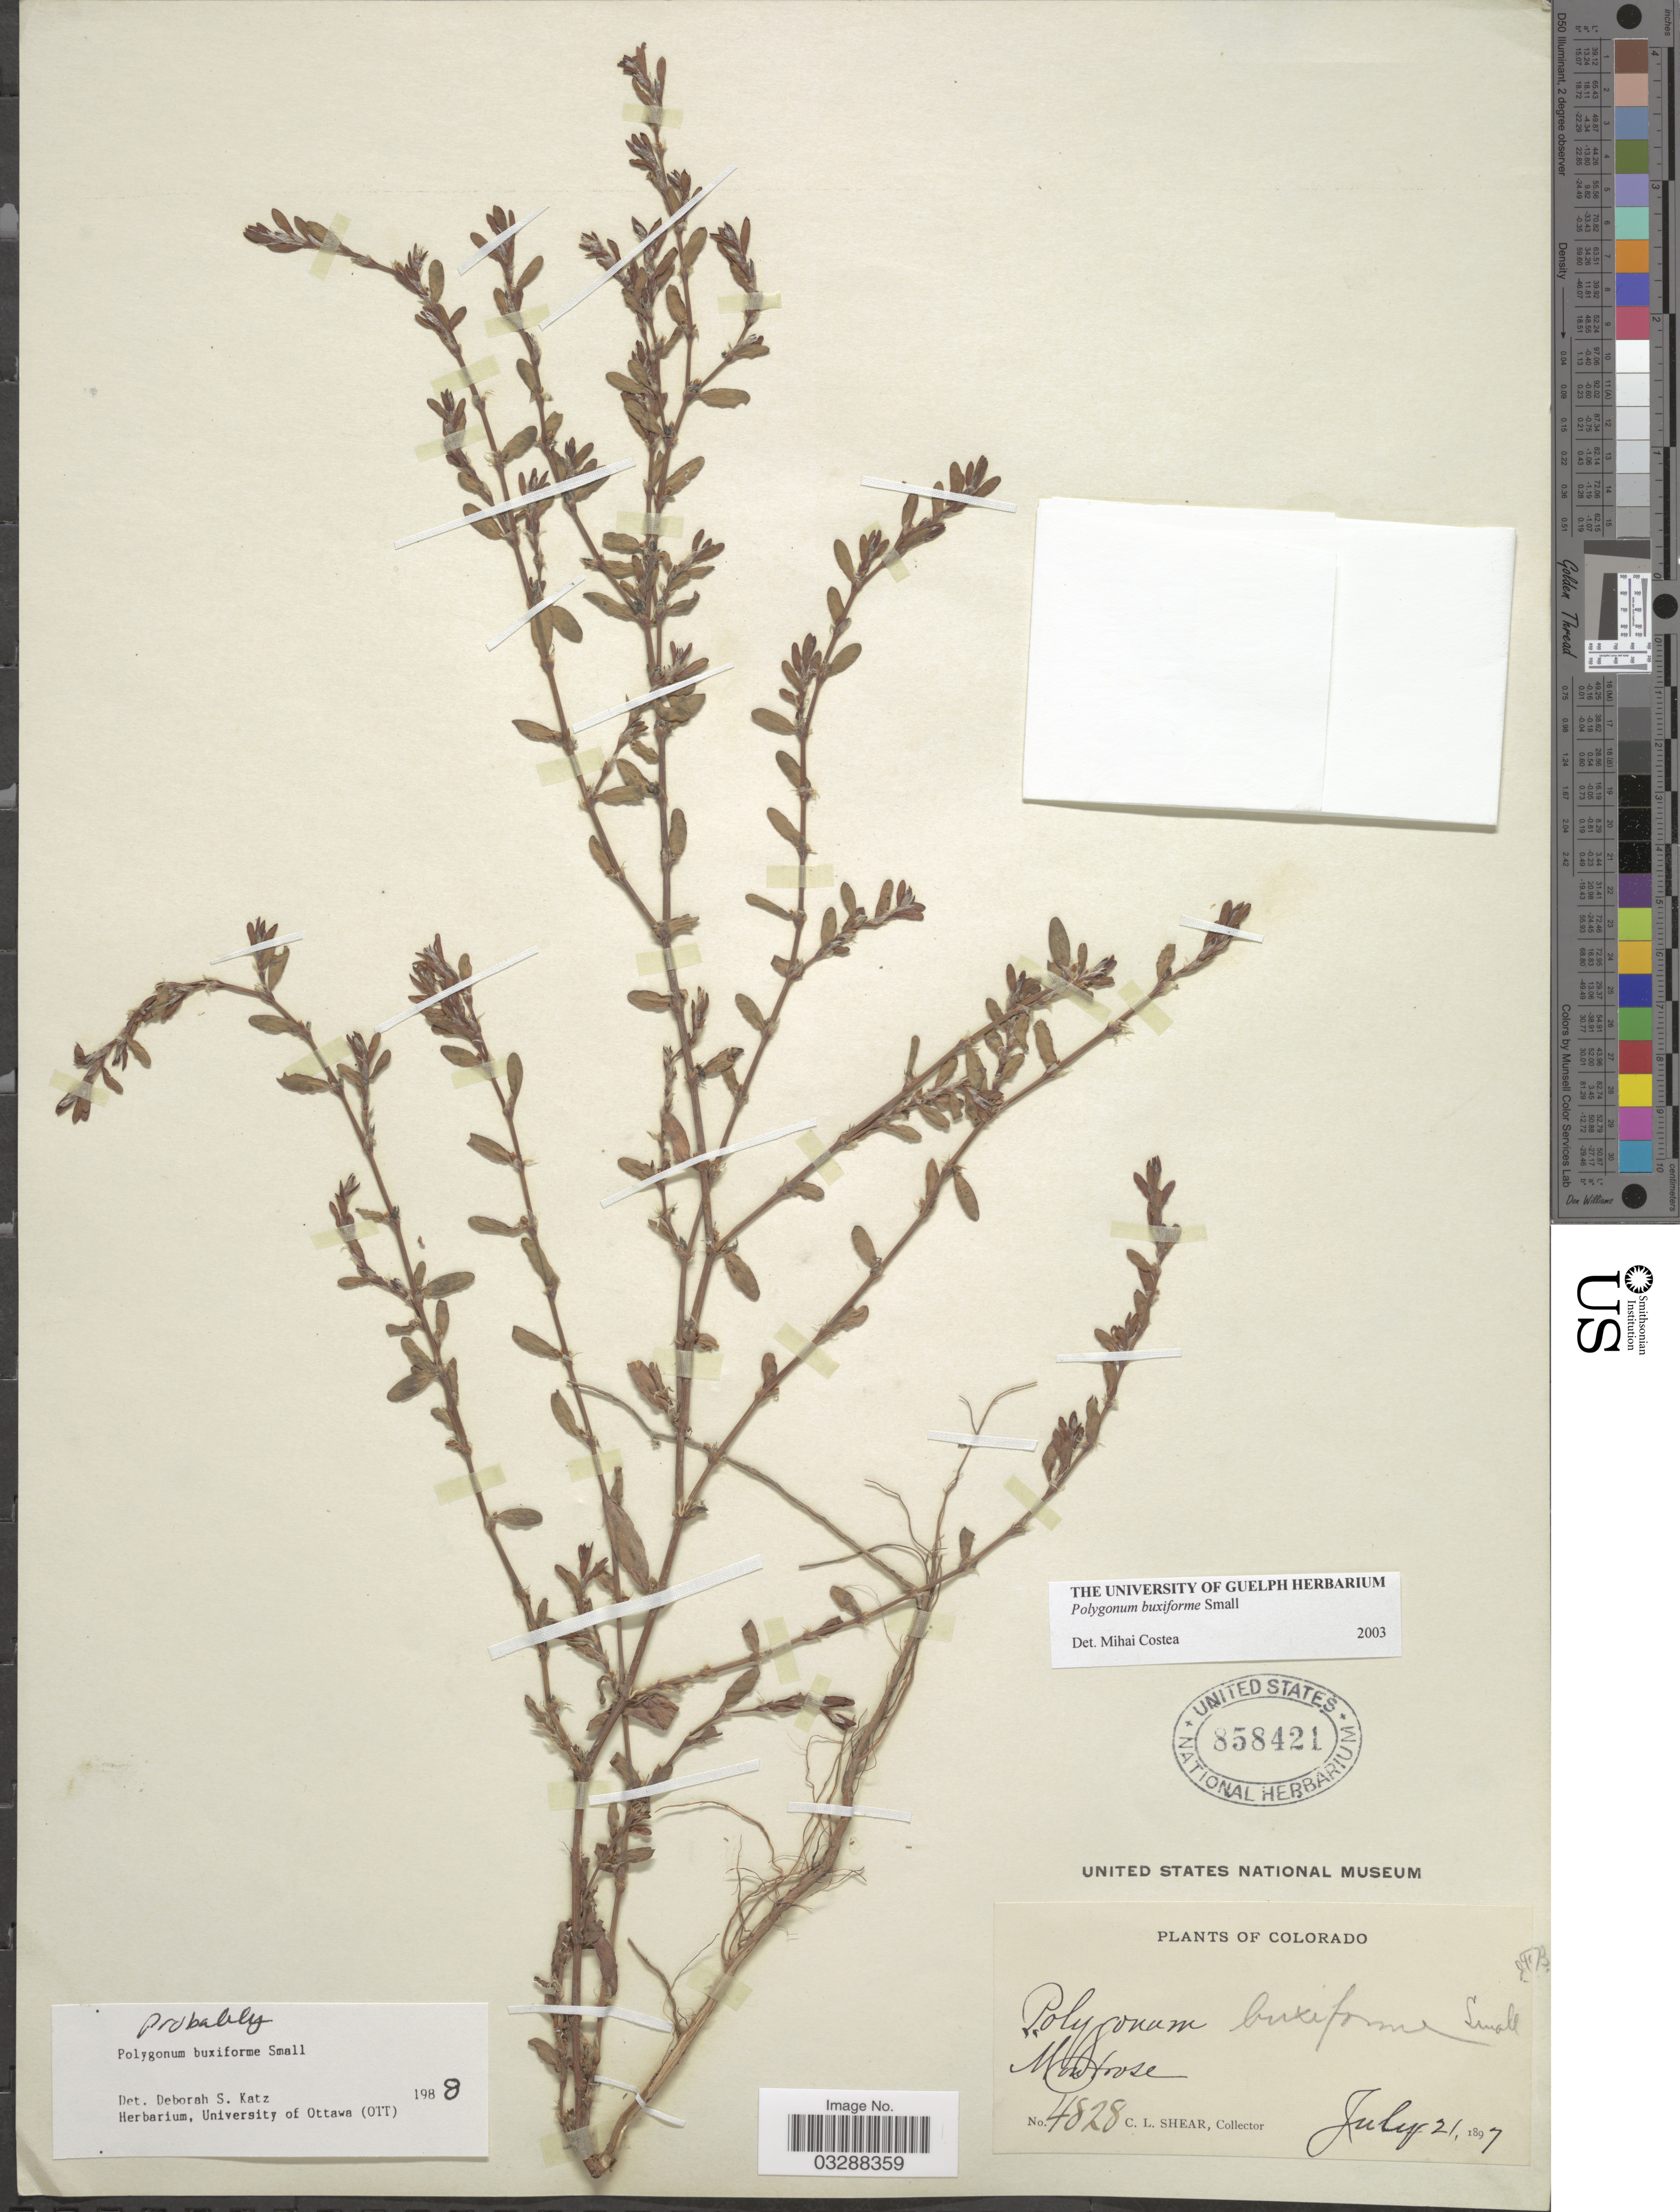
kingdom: Plantae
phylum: Tracheophyta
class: Magnoliopsida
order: Caryophyllales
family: Polygonaceae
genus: Polygonum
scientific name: Polygonum buxiforme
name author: Small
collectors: C. L. Shear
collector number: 4828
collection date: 1897-07-21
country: United States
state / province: Colorado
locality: Montrose.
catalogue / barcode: US 858421